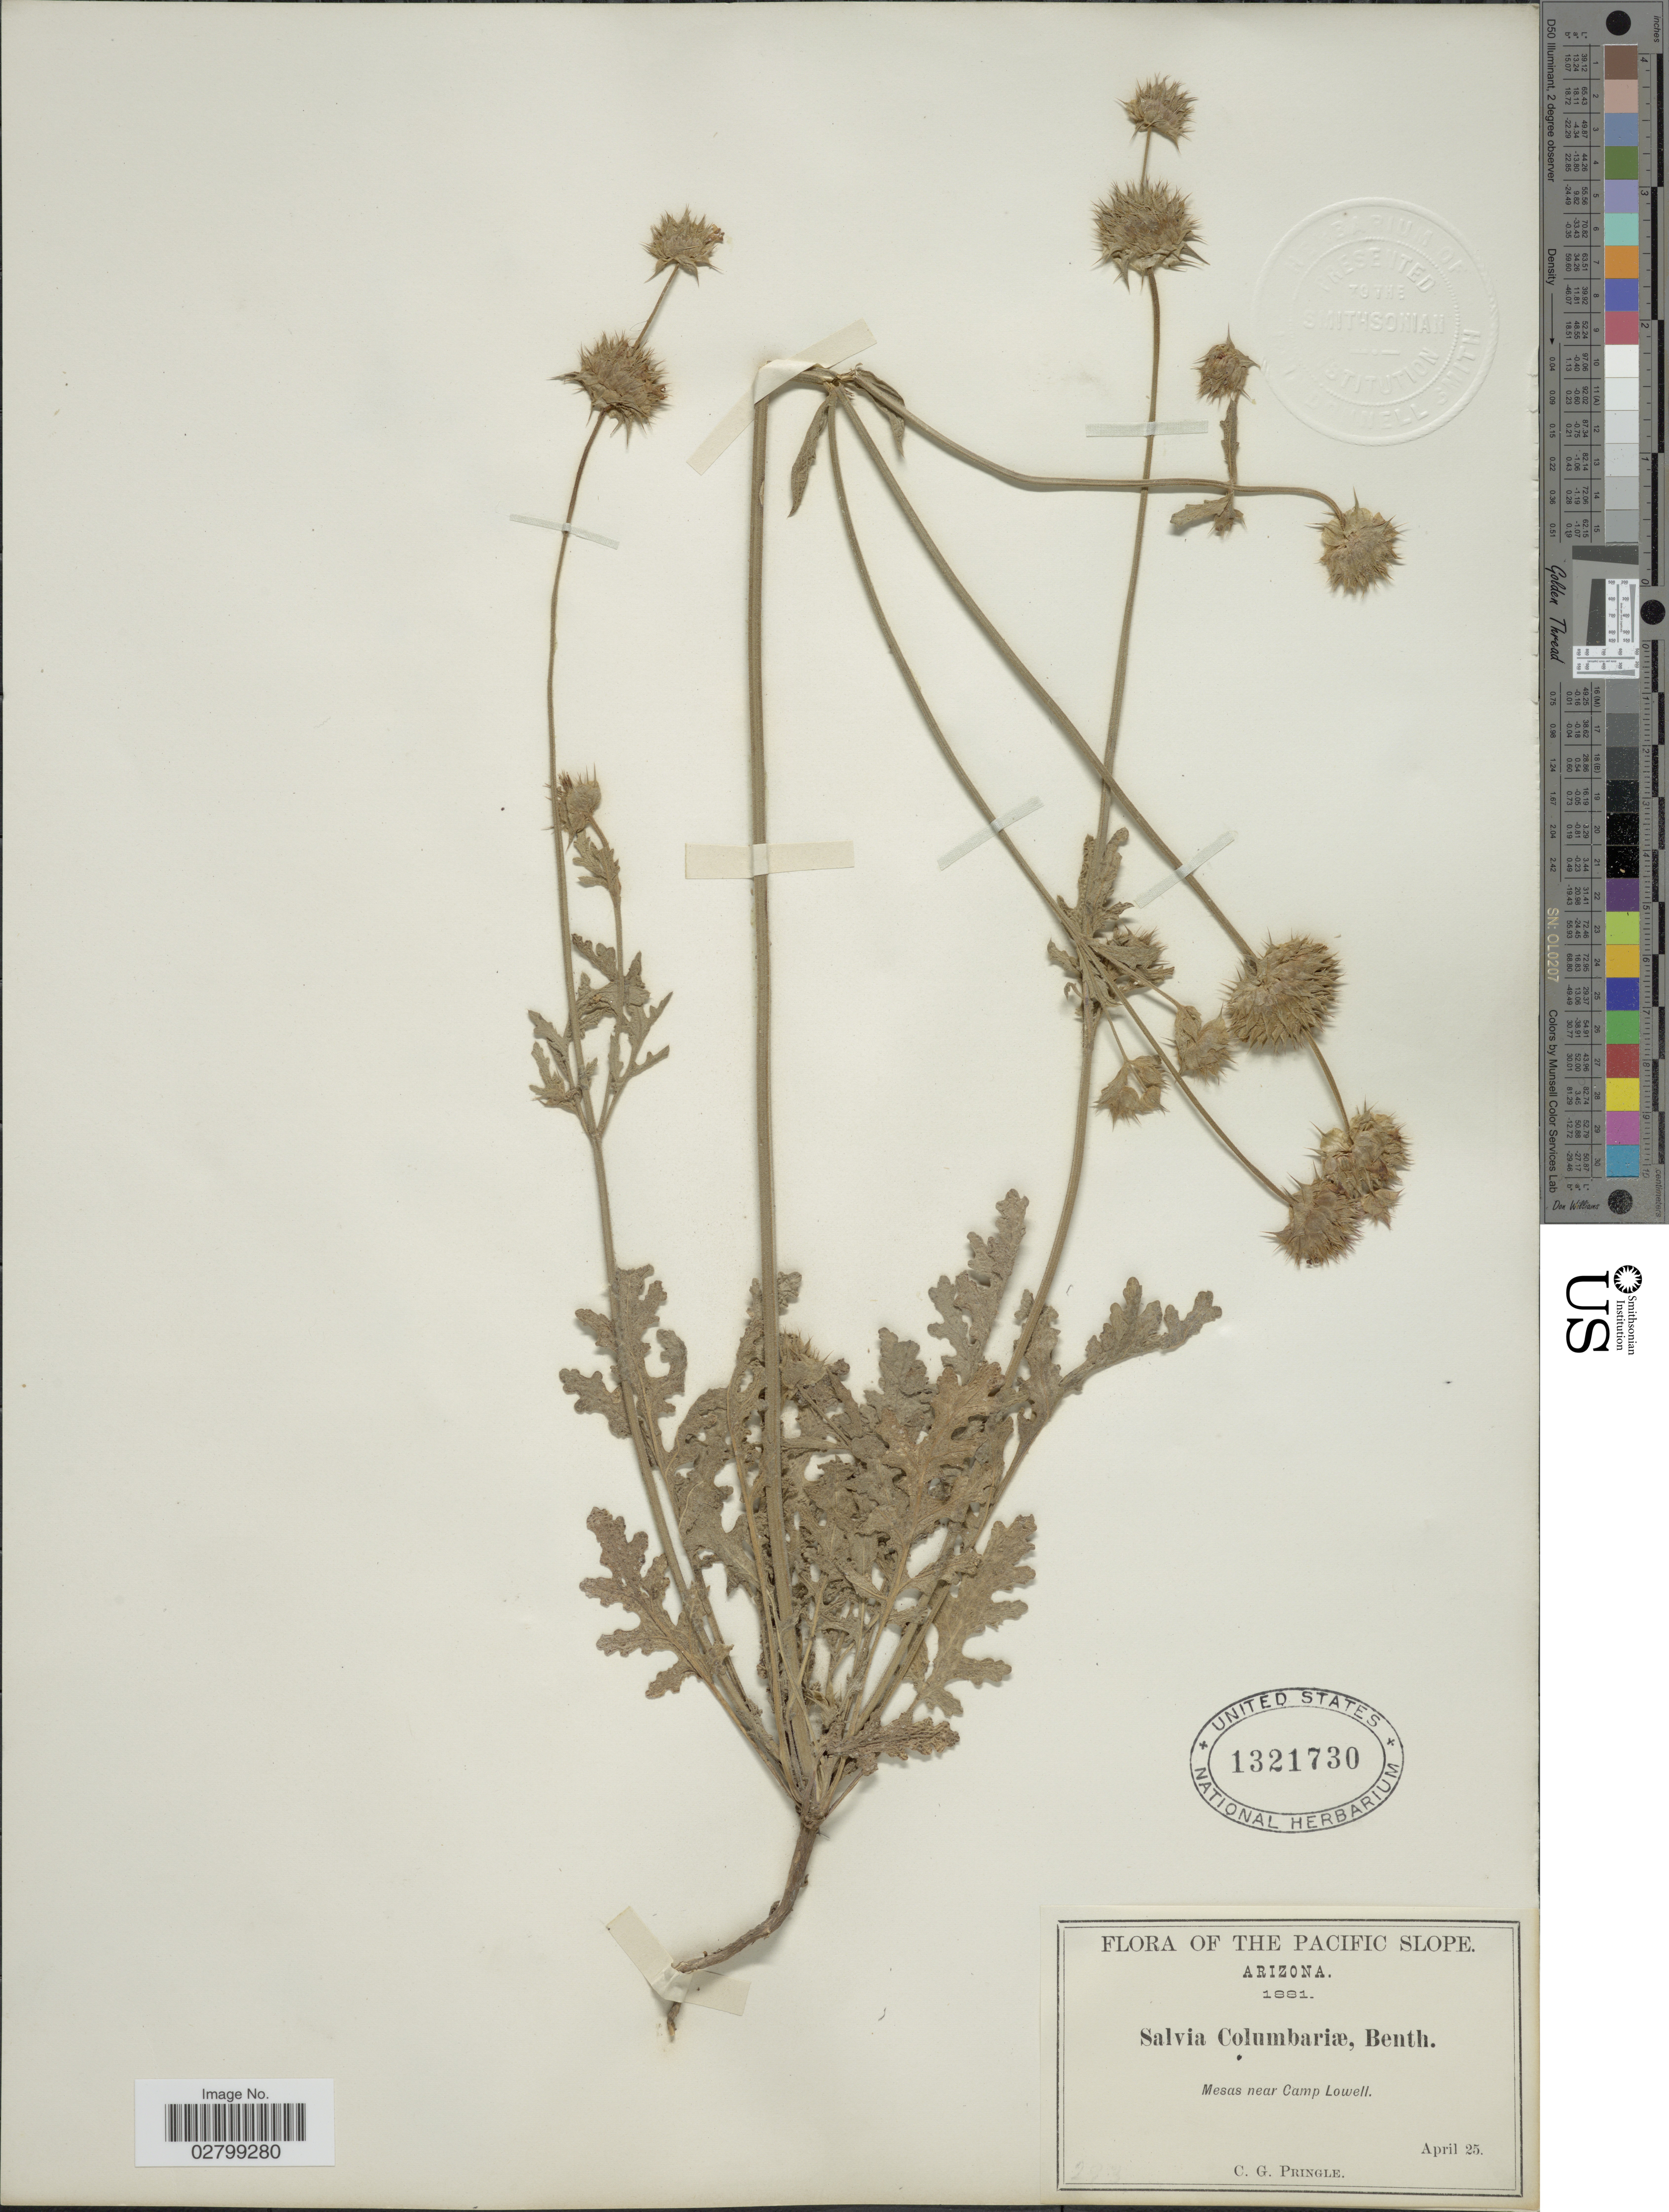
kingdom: Plantae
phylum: Tracheophyta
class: Magnoliopsida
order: Lamiales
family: Lamiaceae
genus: Salvia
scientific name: Salvia columbariae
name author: Benth.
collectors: C. G. Pringle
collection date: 1881-04-25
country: United States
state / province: Arizona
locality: Mesas near Camp Lowell.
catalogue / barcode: US 1321730